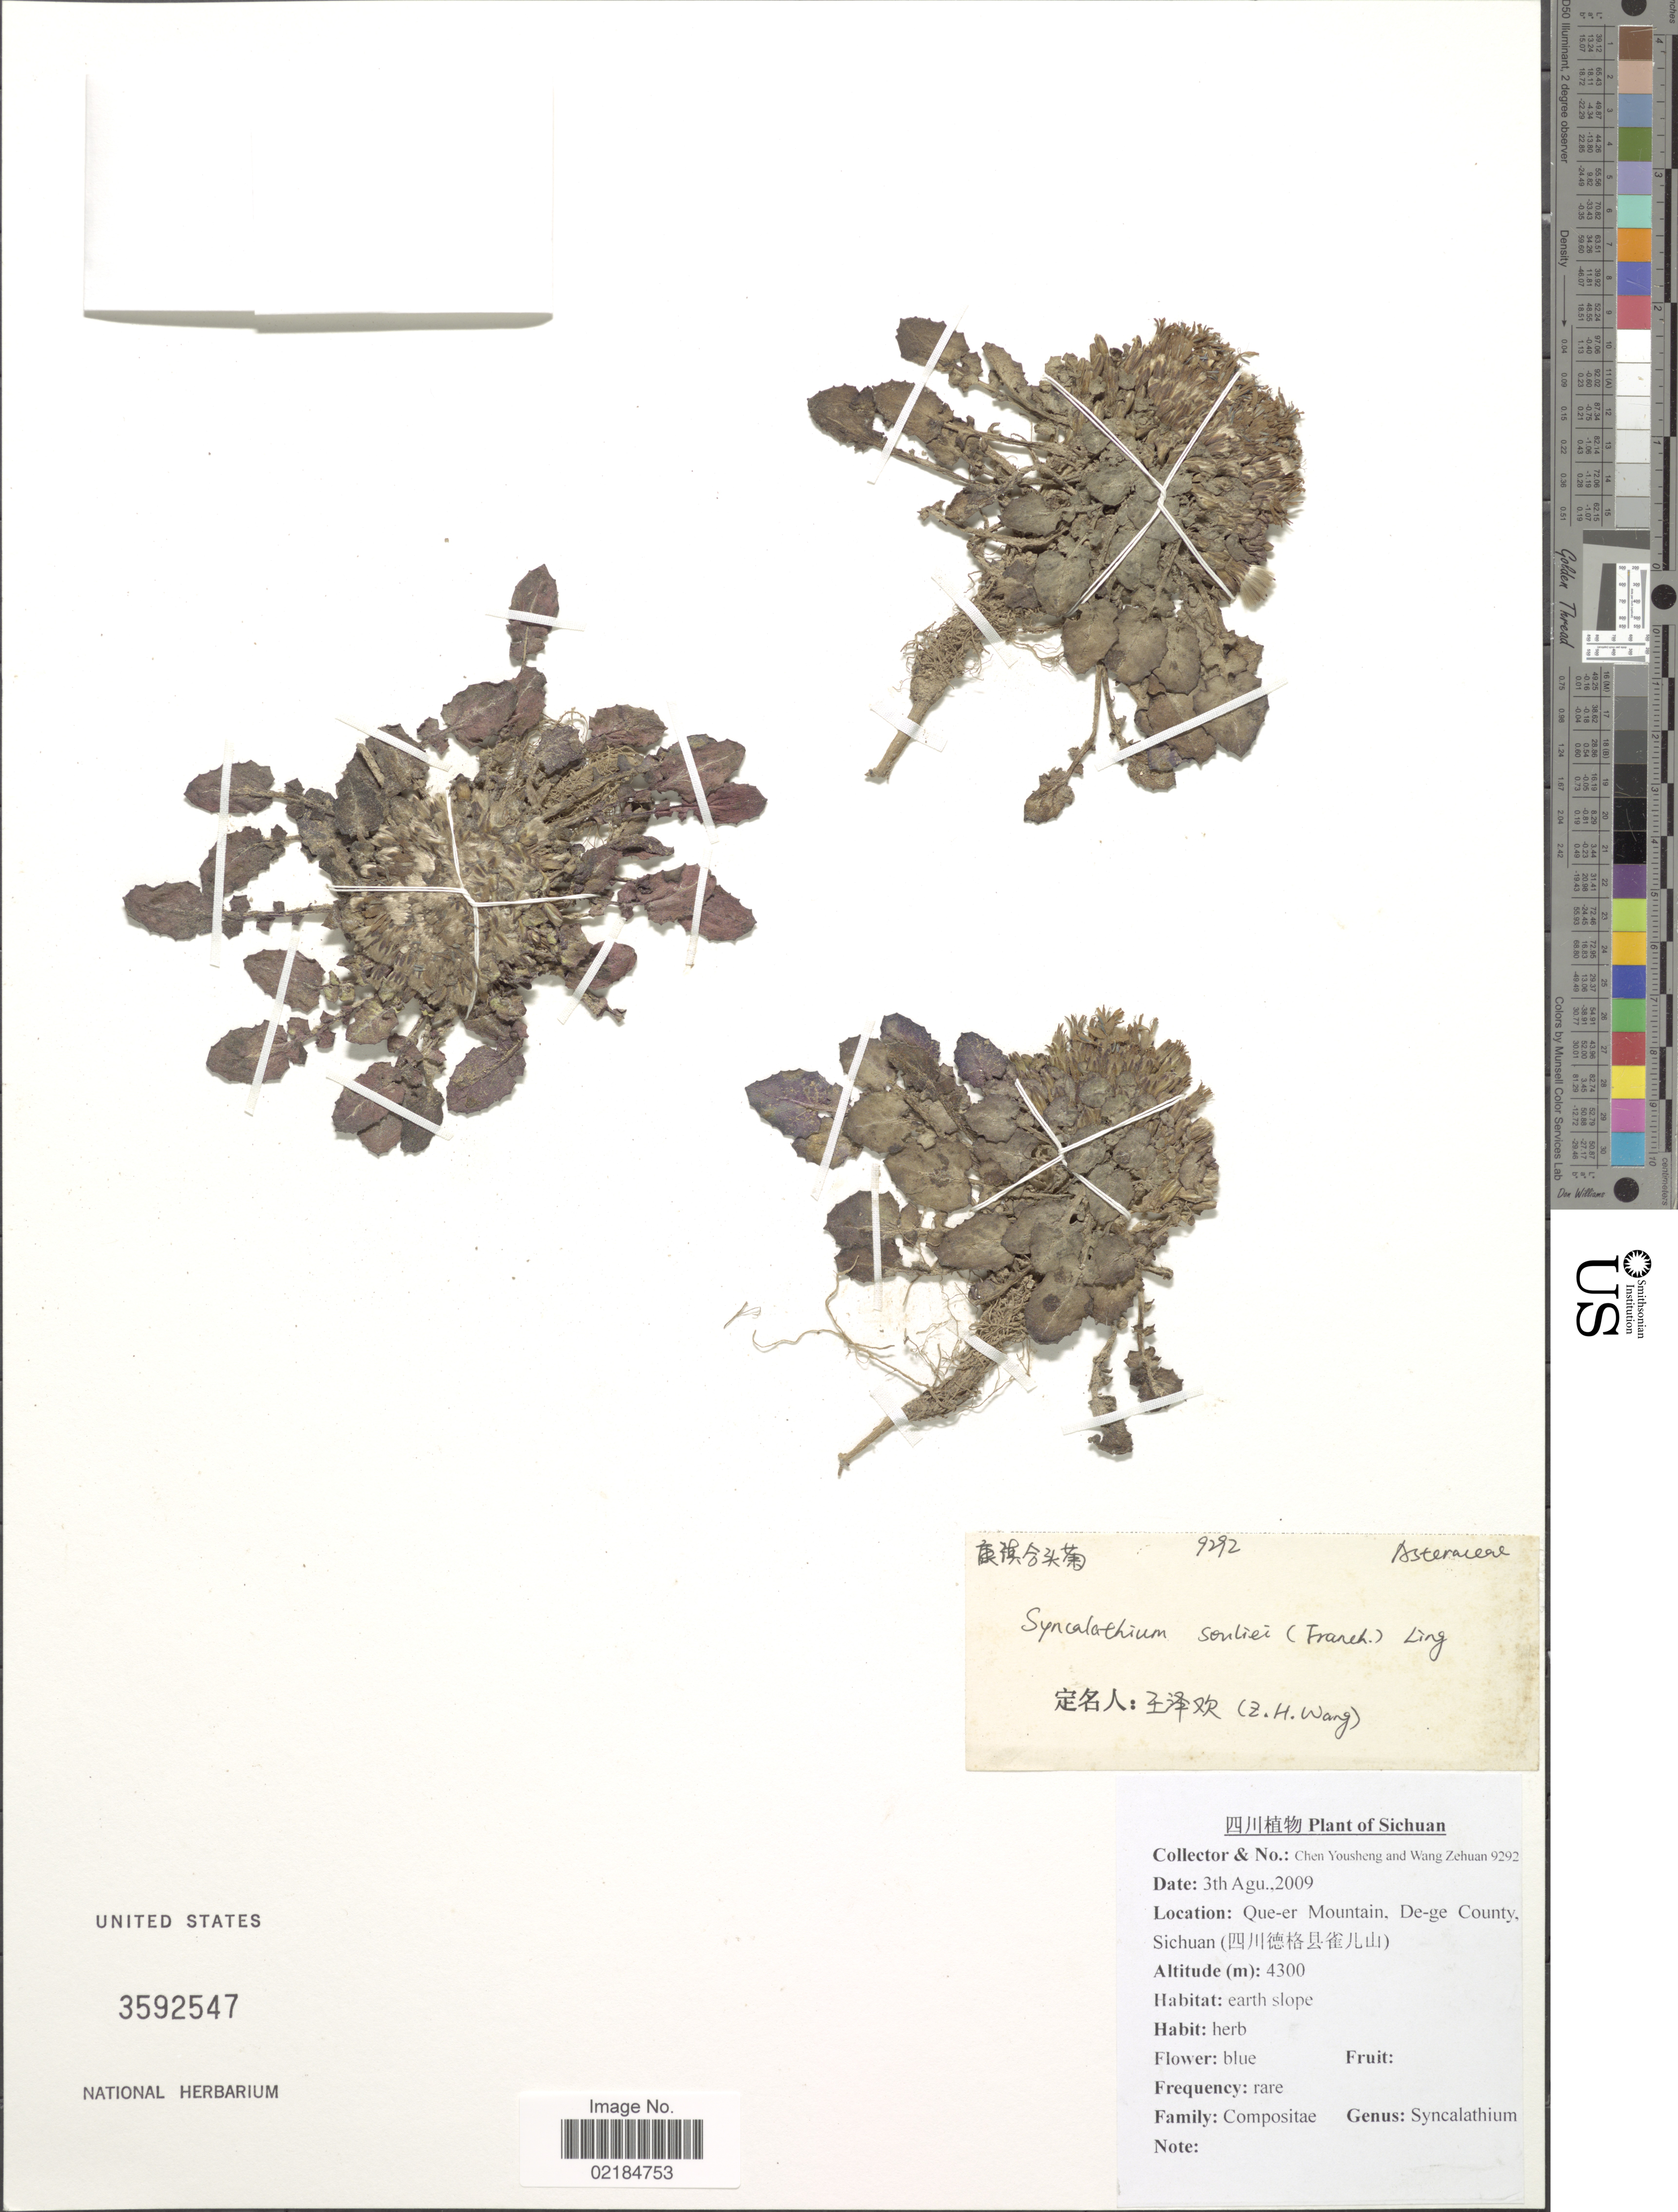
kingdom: Plantae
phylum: Tracheophyta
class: Magnoliopsida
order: Asterales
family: Asteraceae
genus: Syncalathium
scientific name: Syncalathium souliei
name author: (Franch.) Ling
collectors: Y. Chen & Z. Wang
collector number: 9292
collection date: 2009-08-03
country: China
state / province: Sichuan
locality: Que-er Mountain, De-ge County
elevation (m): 4300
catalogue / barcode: US 3592547